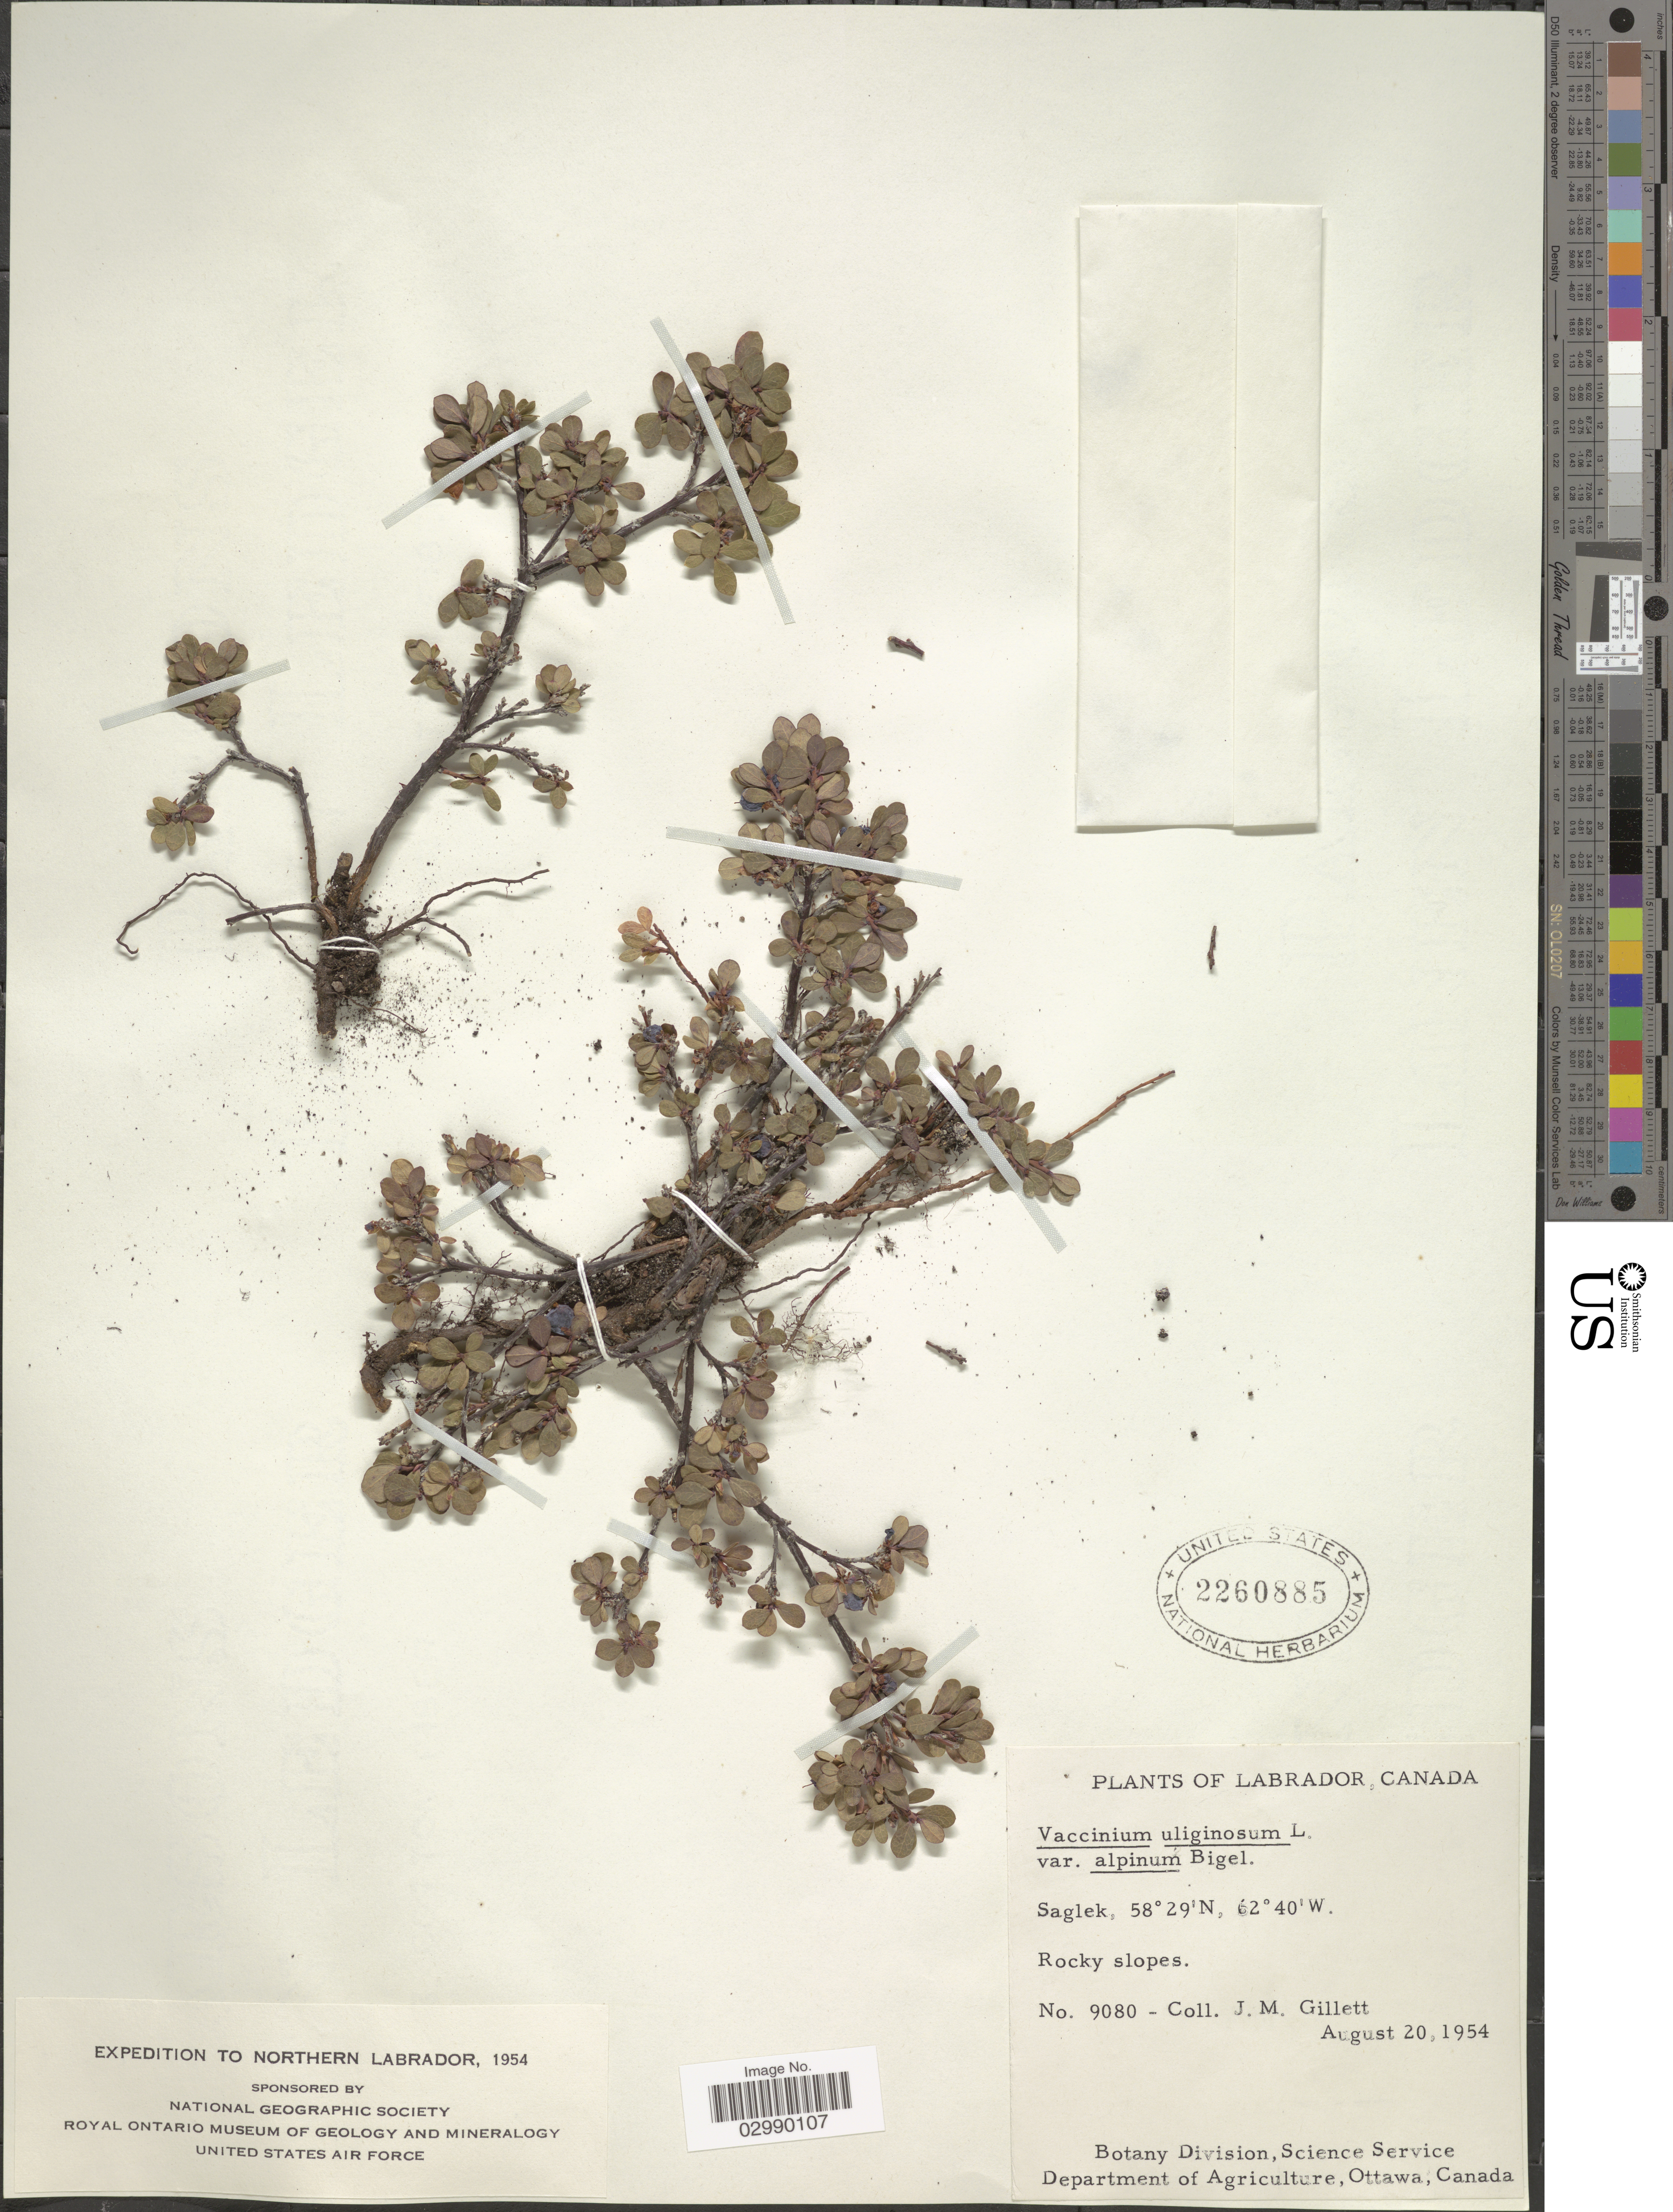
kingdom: Plantae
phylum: Tracheophyta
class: Magnoliopsida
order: Ericales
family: Ericaceae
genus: Vaccinium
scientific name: Vaccinium uliginosum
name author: L.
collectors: J. M. Gillett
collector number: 9080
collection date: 1954-08-20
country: Canada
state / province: Newfoundland and Labrador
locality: Labrador, Saglek, Rocky slopes.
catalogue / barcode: US 2260885